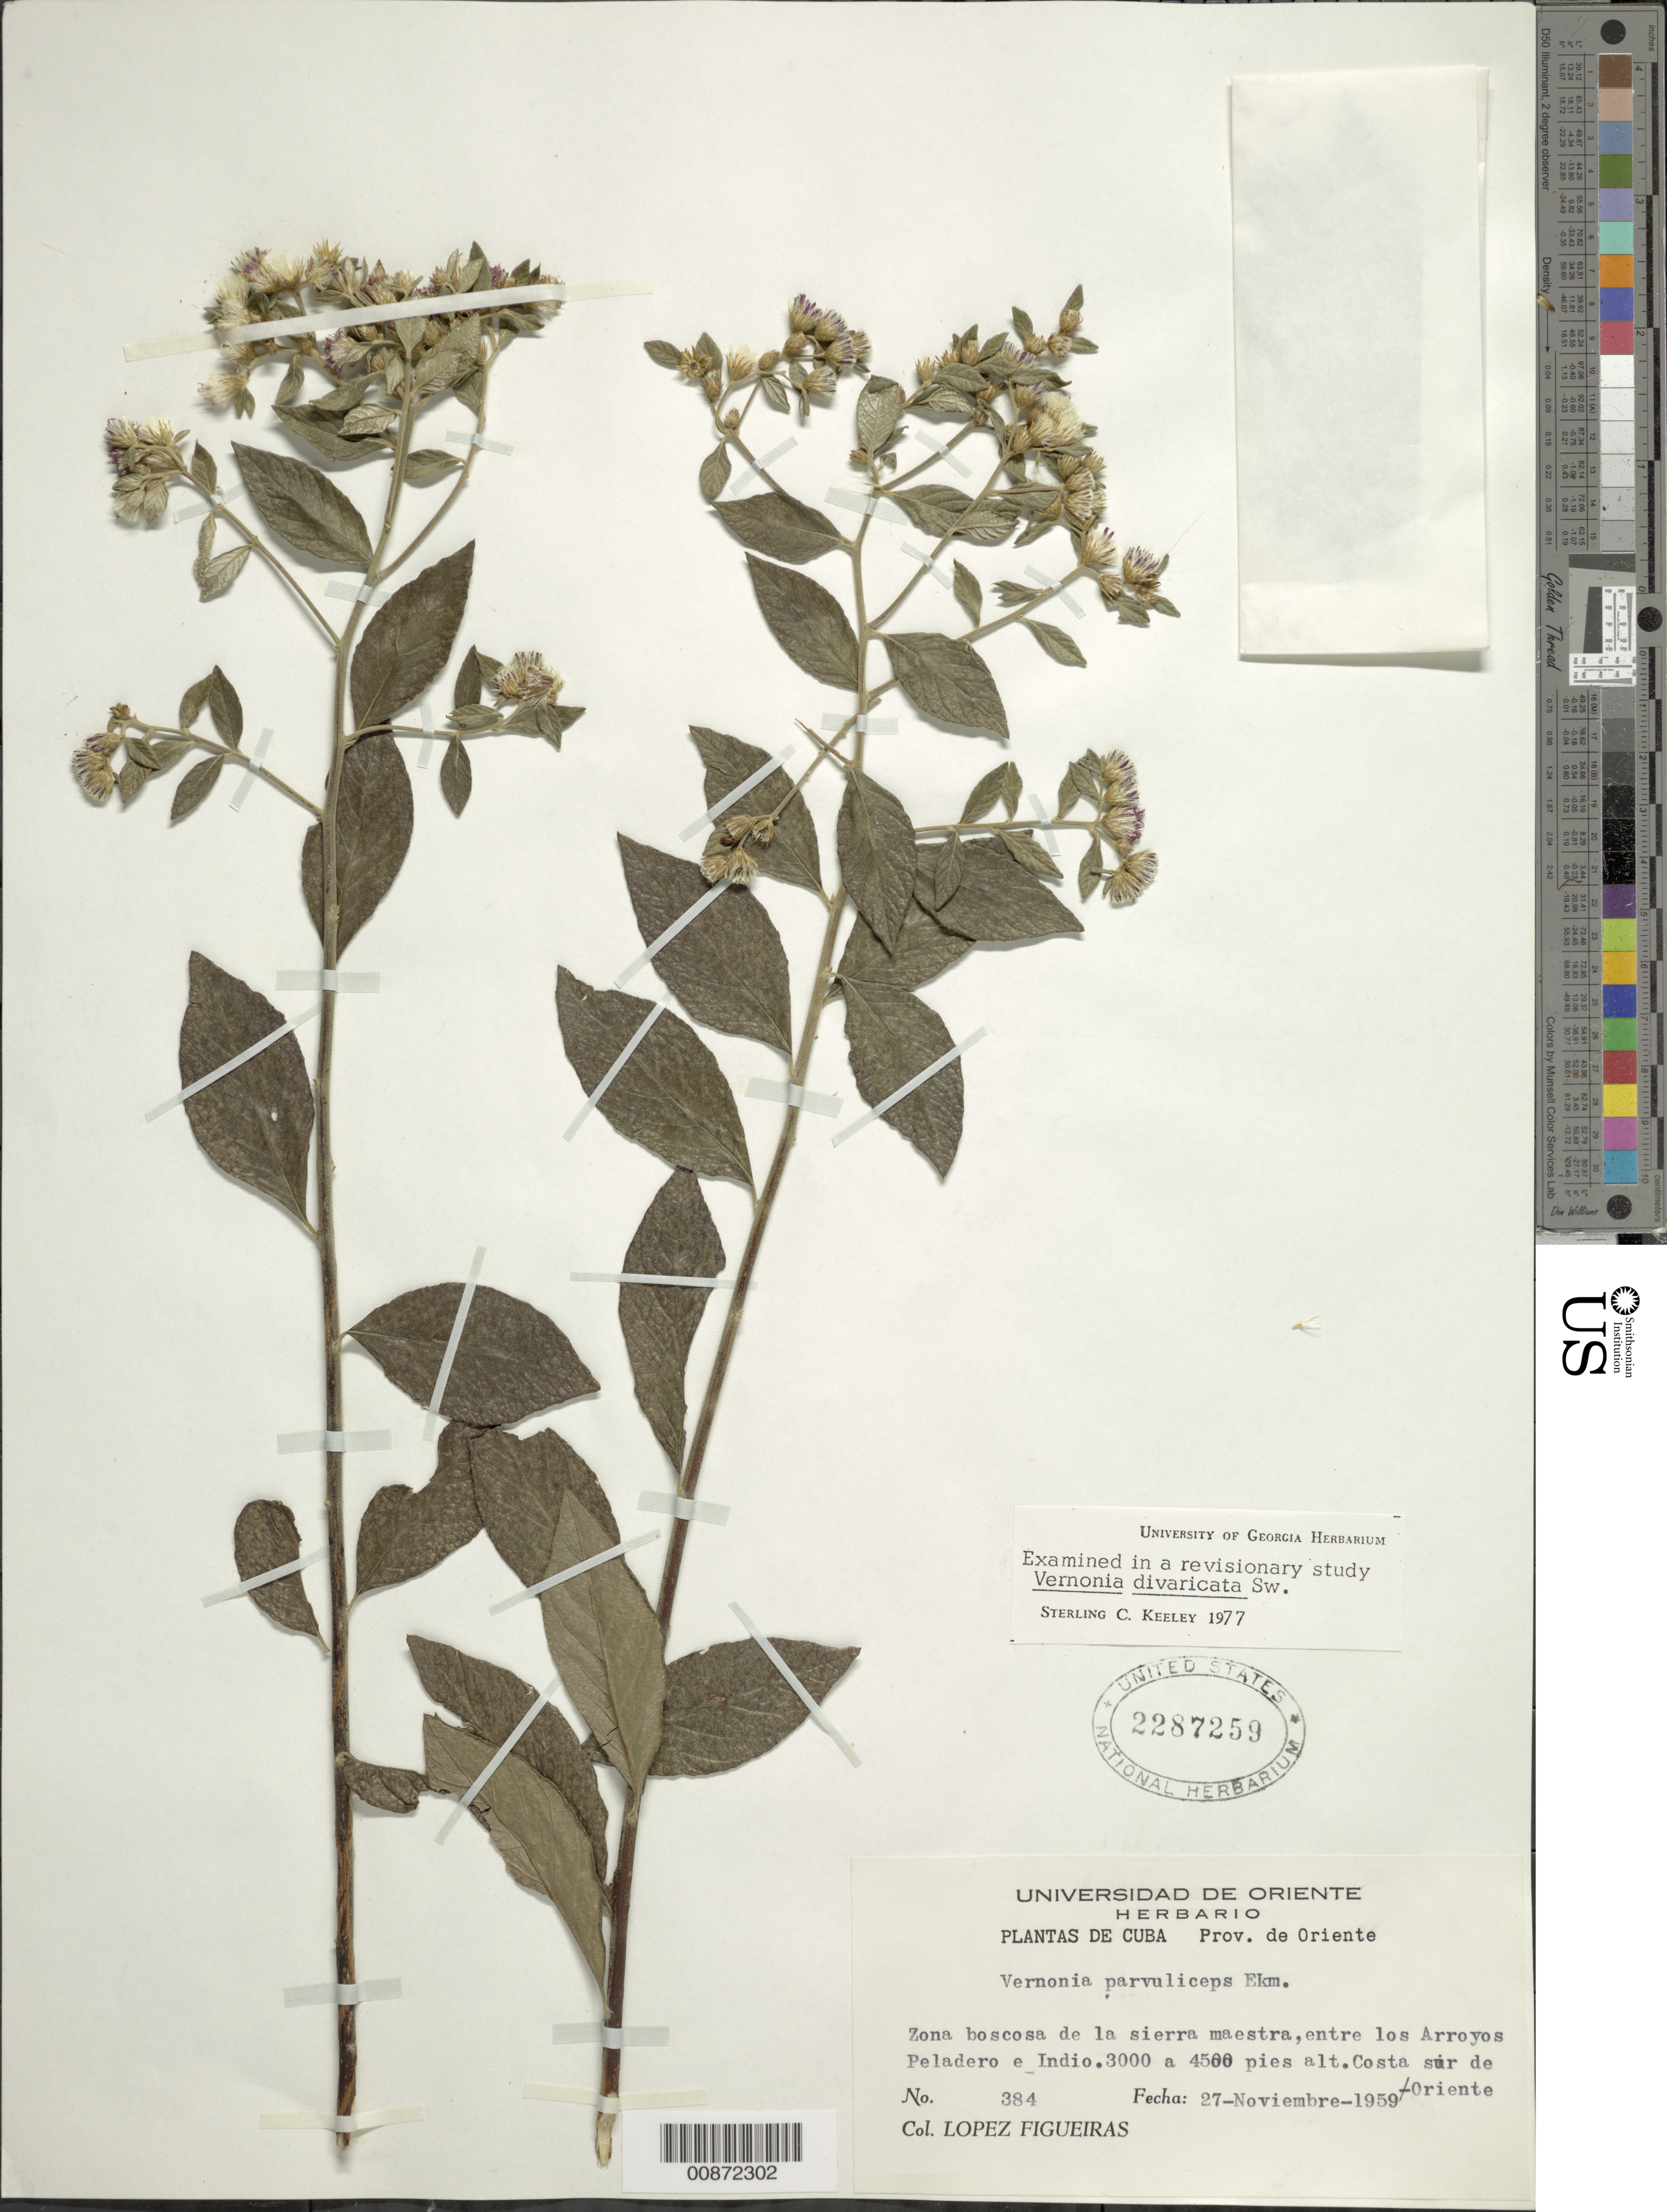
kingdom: Plantae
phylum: Tracheophyta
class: Magnoliopsida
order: Asterales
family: Asteraceae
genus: Lepidaploa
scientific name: Lepidaploa arborescens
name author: (L.) H. Rob.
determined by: Keeley, S. C.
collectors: M. López Figueiras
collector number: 384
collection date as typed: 27 Nov 1959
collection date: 1959-11-27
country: Cuba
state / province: Oriente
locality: Zona boscosa de la Sierra Maestra, entre Los Arroyos Peladero e Indio. Costa sur de Oriente.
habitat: Zona boscosa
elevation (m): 1372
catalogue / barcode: US 2287259